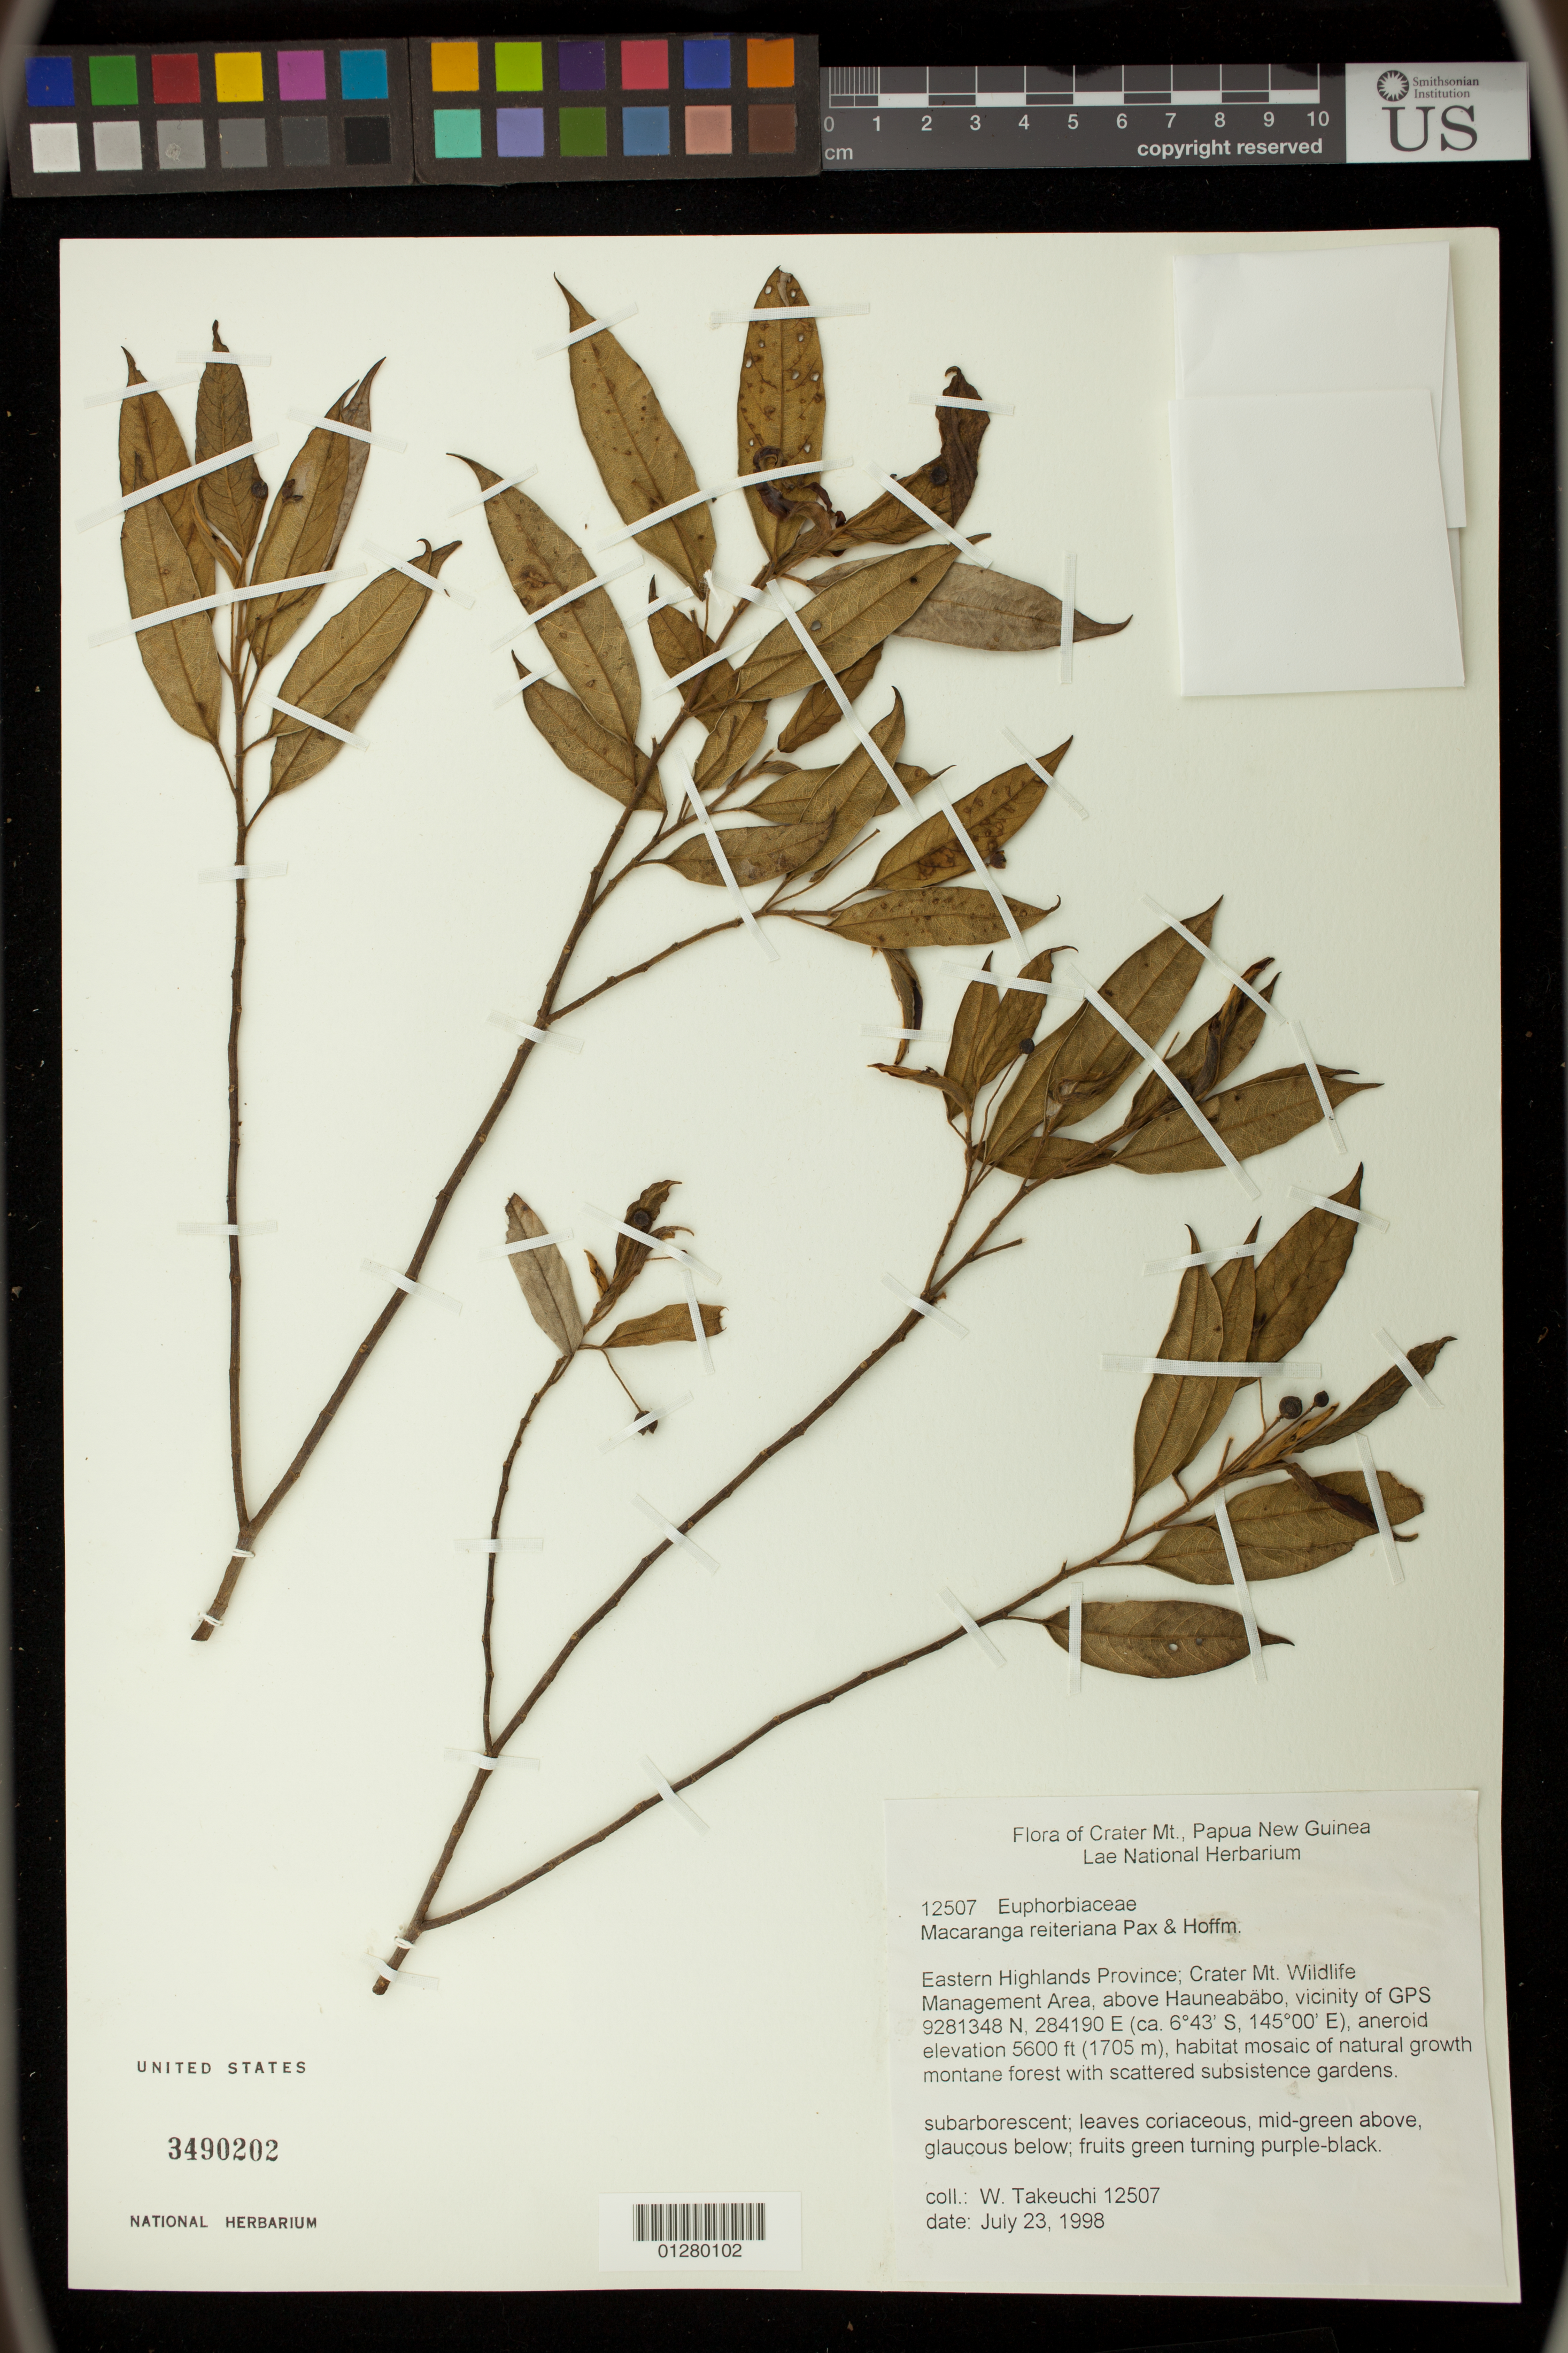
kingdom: Plantae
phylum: Tracheophyta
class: Magnoliopsida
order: Malpighiales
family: Euphorbiaceae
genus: Macaranga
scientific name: Macaranga reiteriana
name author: Pax & K. Hoffm.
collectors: W. Takeuchi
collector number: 12507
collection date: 1998-07-23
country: Papua New Guinea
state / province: Eastern Highlands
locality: Crater Mt. Wildlife Management Area, above Hauneababo, vicinity of GPS 9281348 N, 284190 E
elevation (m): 1707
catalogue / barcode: US 3490202